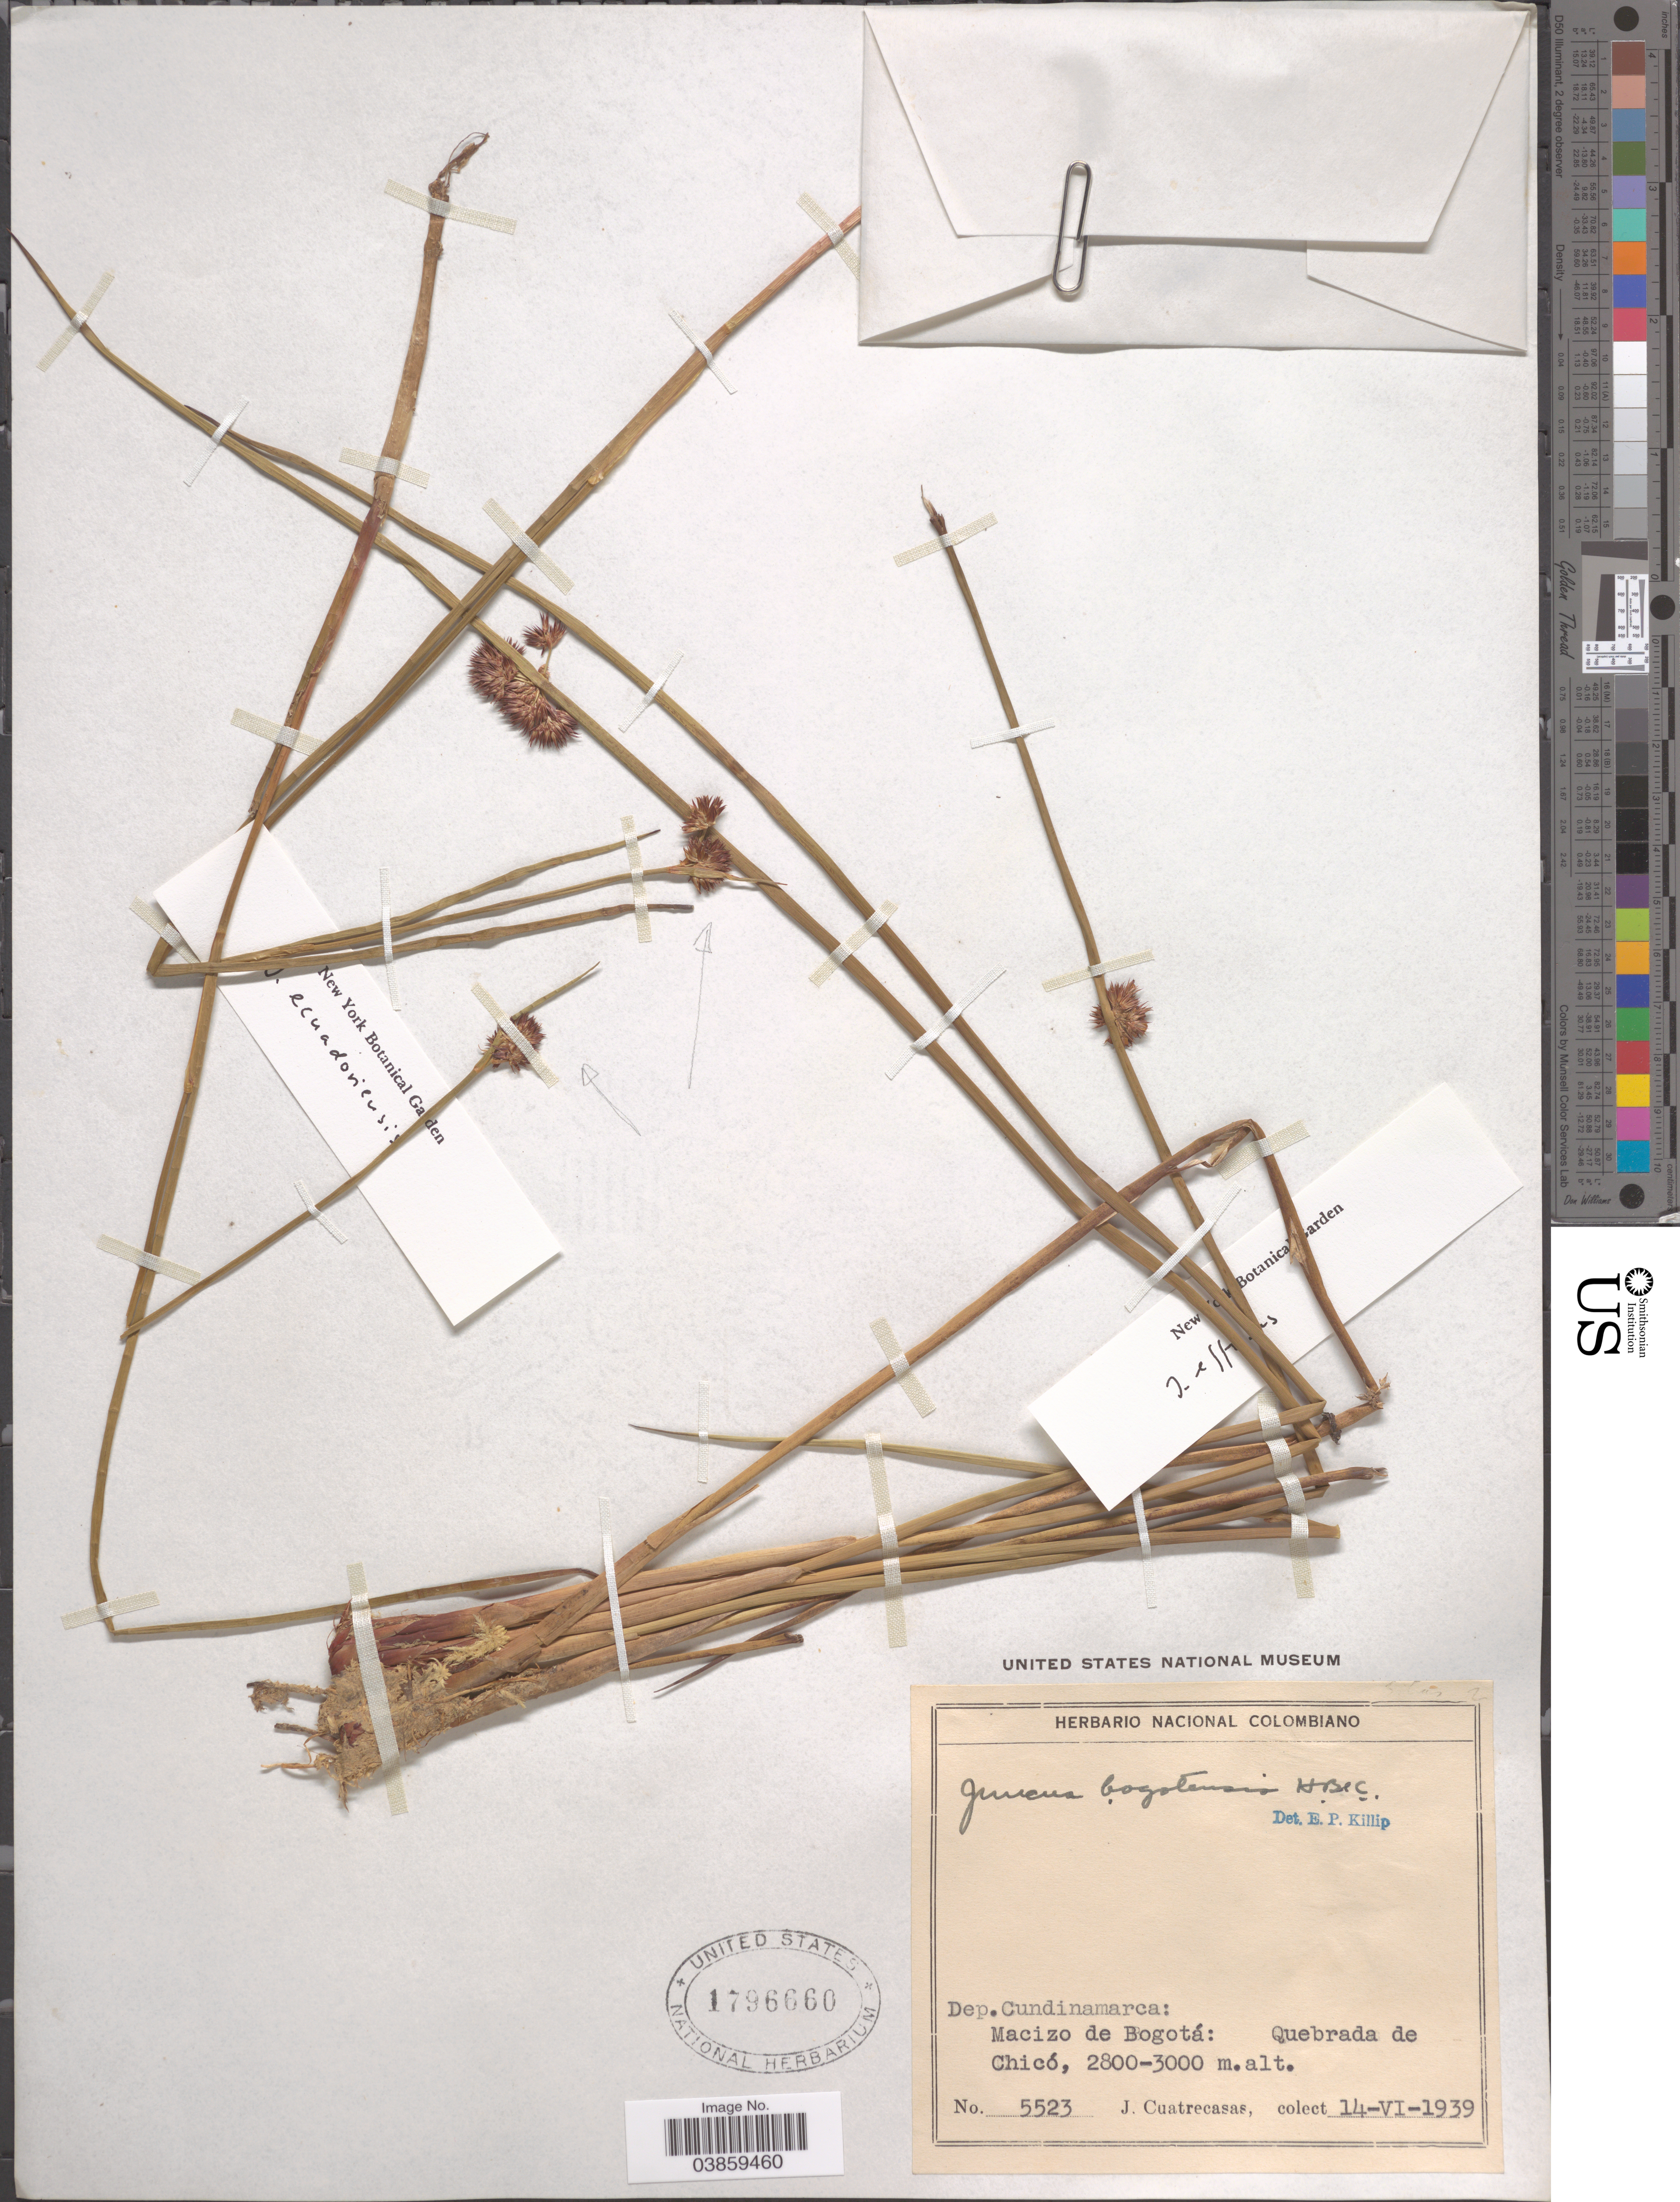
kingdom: Plantae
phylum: Tracheophyta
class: Liliopsida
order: Poales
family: Juncaceae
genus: Juncus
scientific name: Juncus effusus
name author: L.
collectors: J. Cuatrecasas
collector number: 5523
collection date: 1939-06-14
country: Colombia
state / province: Cundinamarca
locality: Dep. Cundinamarca: Macizo de Bogotá: Quebrada de Chicó.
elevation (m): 2800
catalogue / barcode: US 1796660